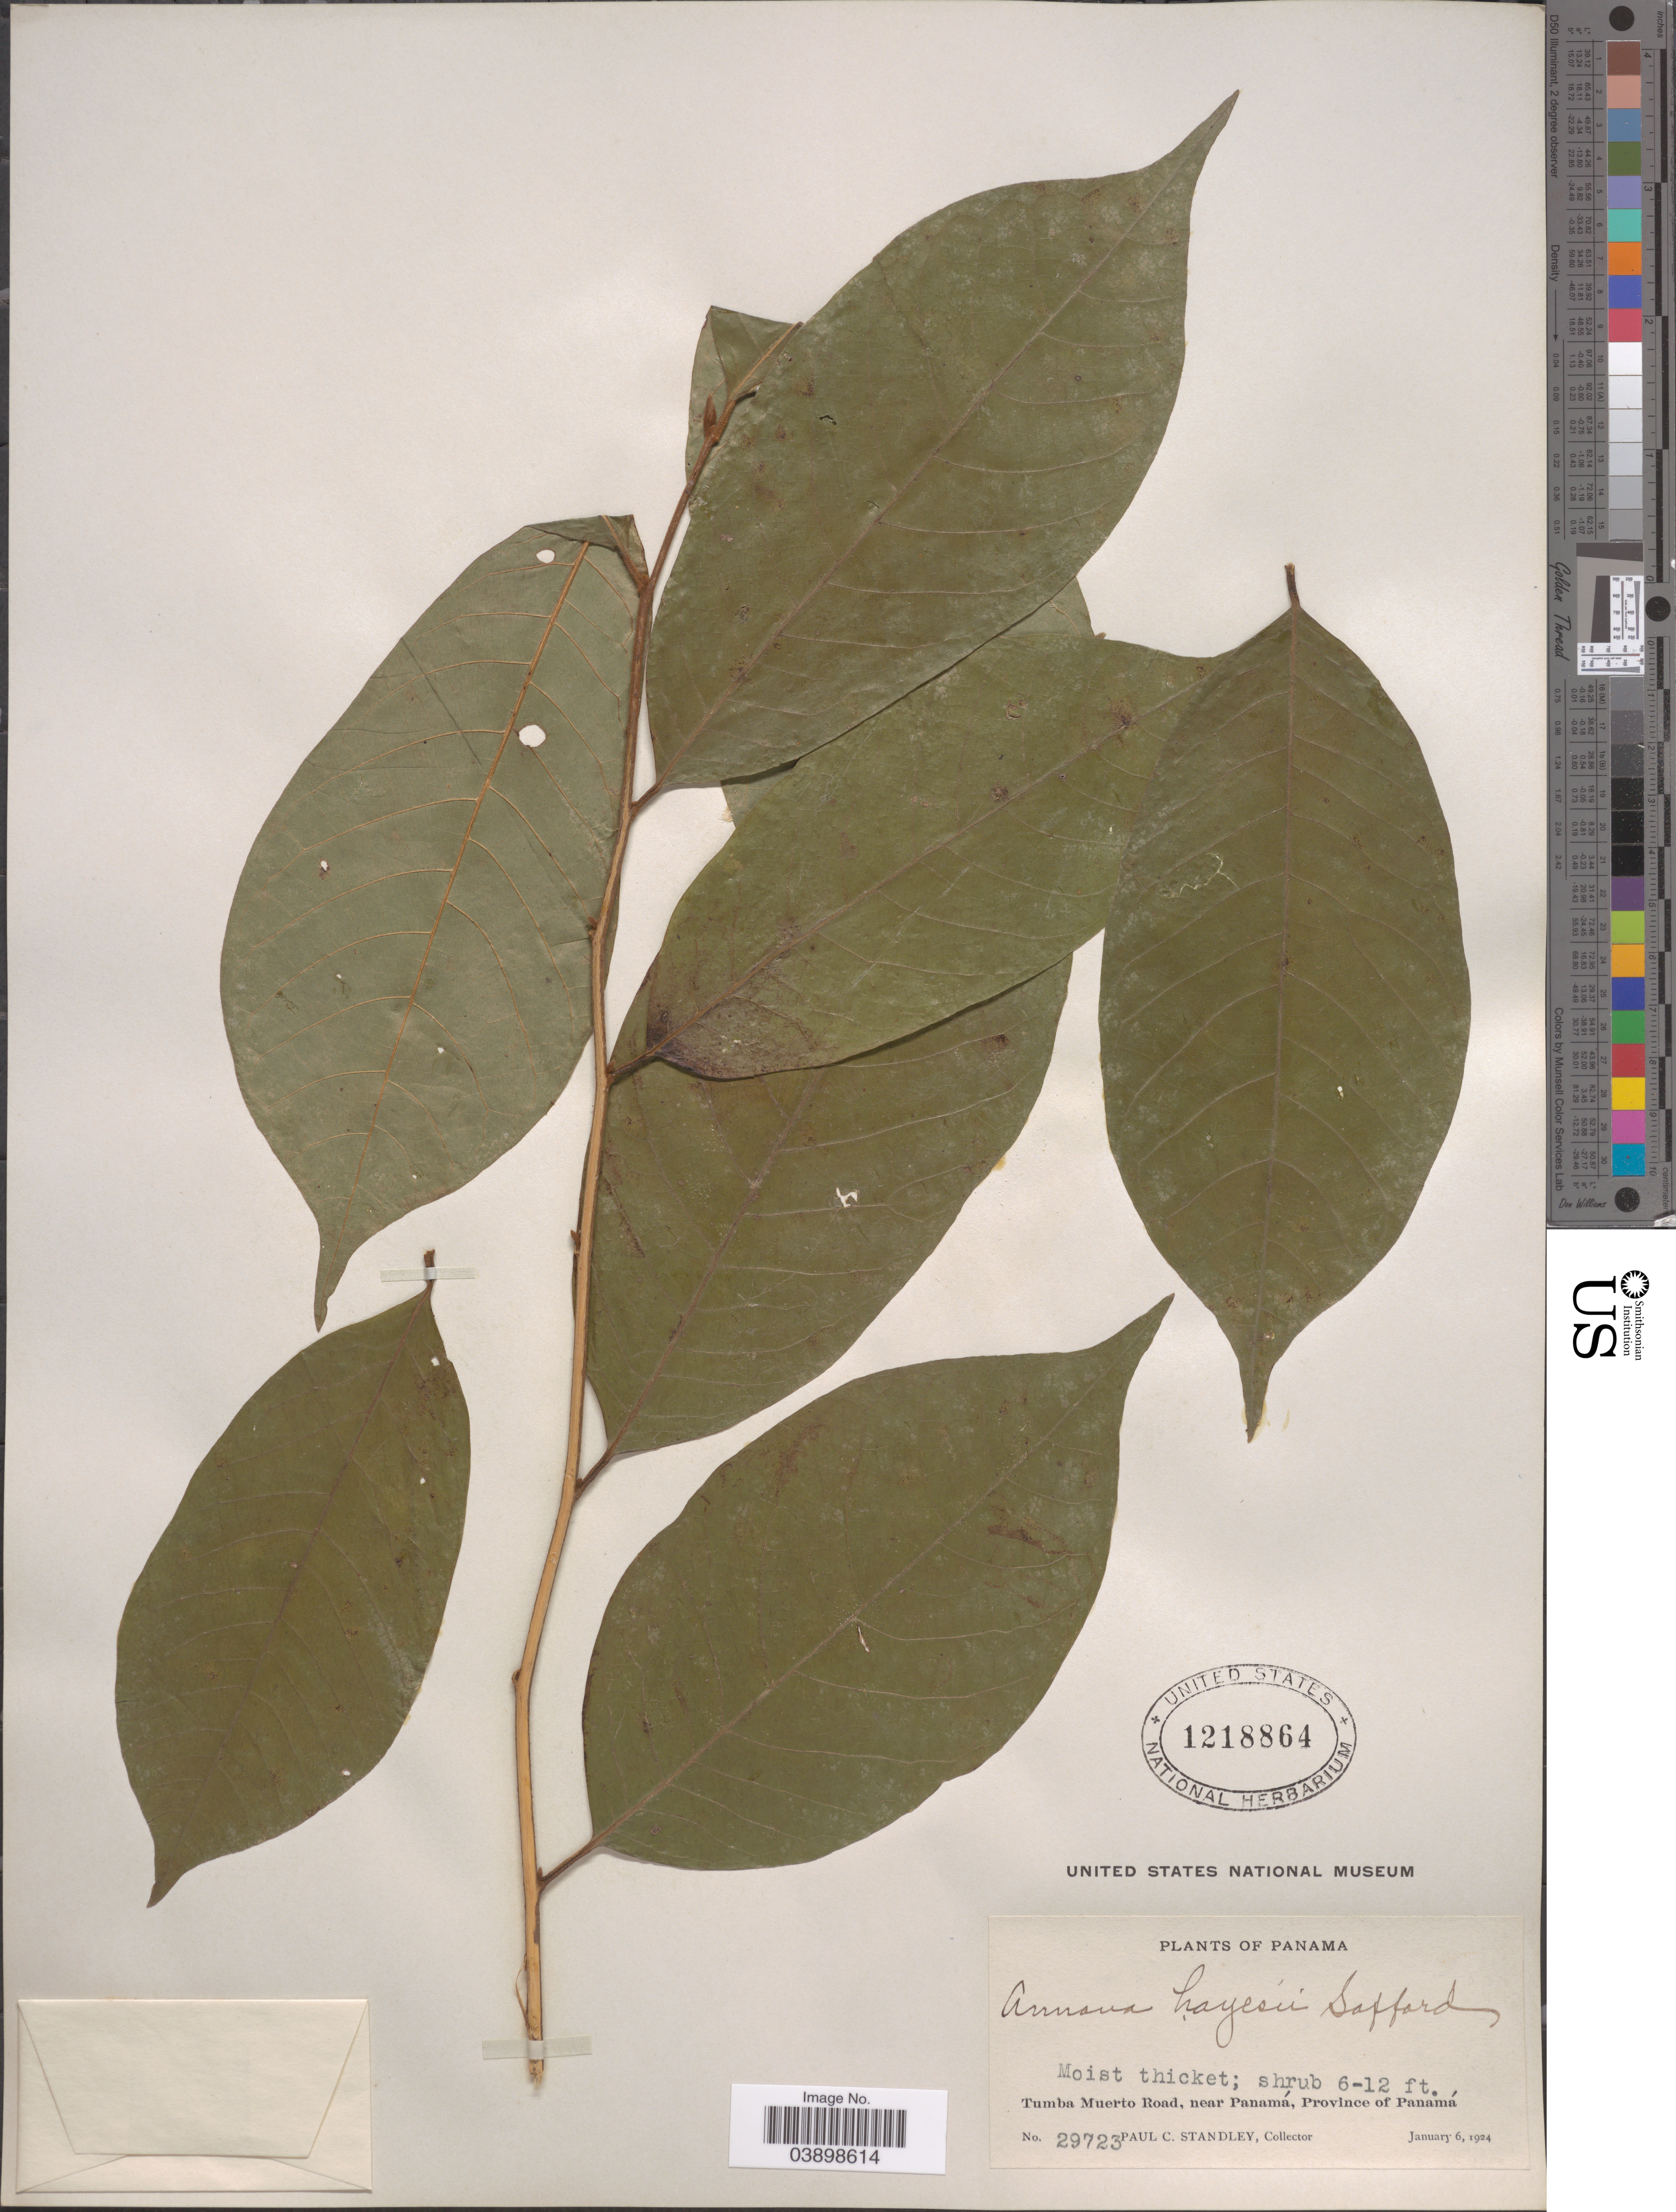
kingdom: Plantae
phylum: Tracheophyta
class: Magnoliopsida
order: Magnoliales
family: Annonaceae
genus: Annona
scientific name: Annona hayesii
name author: Saff. in Standl.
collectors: P. C. Standley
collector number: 29723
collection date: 1924-01-06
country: Panama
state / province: Panamá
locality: Tumba Muerto Road, near Panamá, Province of Panamá.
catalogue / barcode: US 1218864